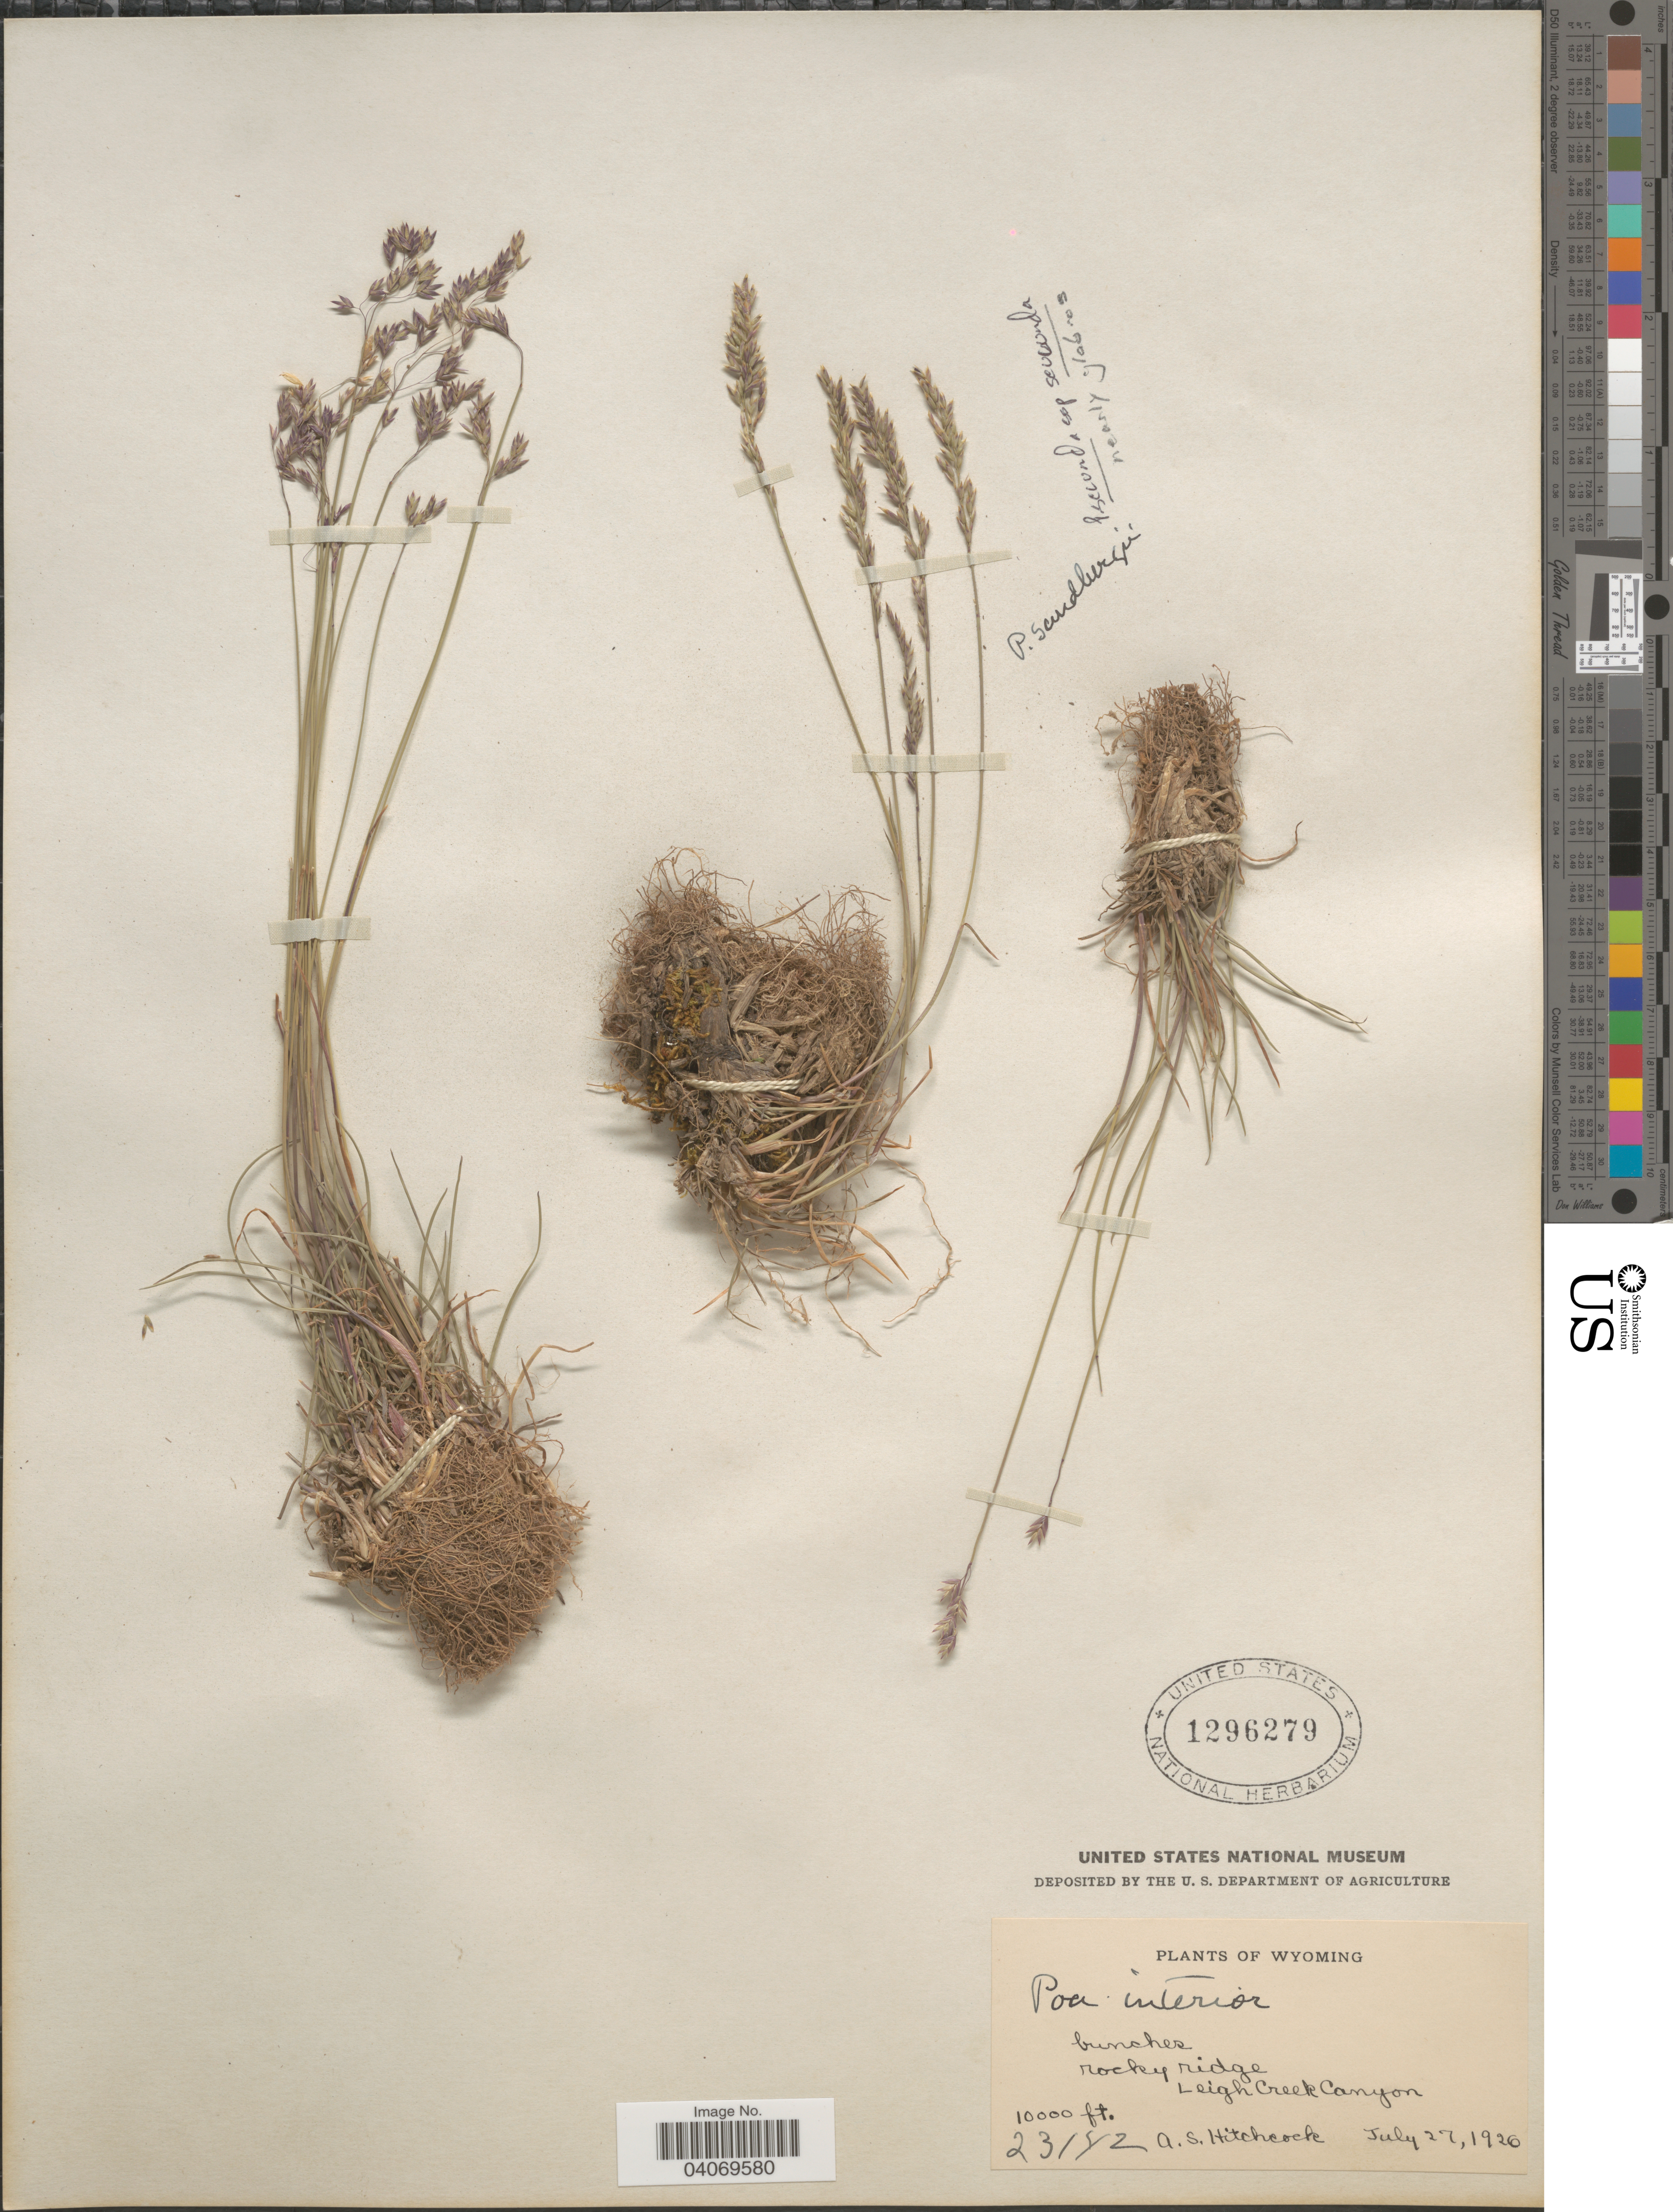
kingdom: Plantae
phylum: Tracheophyta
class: Liliopsida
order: Poales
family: Poaceae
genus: Poa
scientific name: Poa sp.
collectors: A. S. Hitchcock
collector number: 23182*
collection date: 1926-07-27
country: United States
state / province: Wyoming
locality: Rocky ridge Leigh Creek Canyon.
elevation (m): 3048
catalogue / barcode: US 1296279